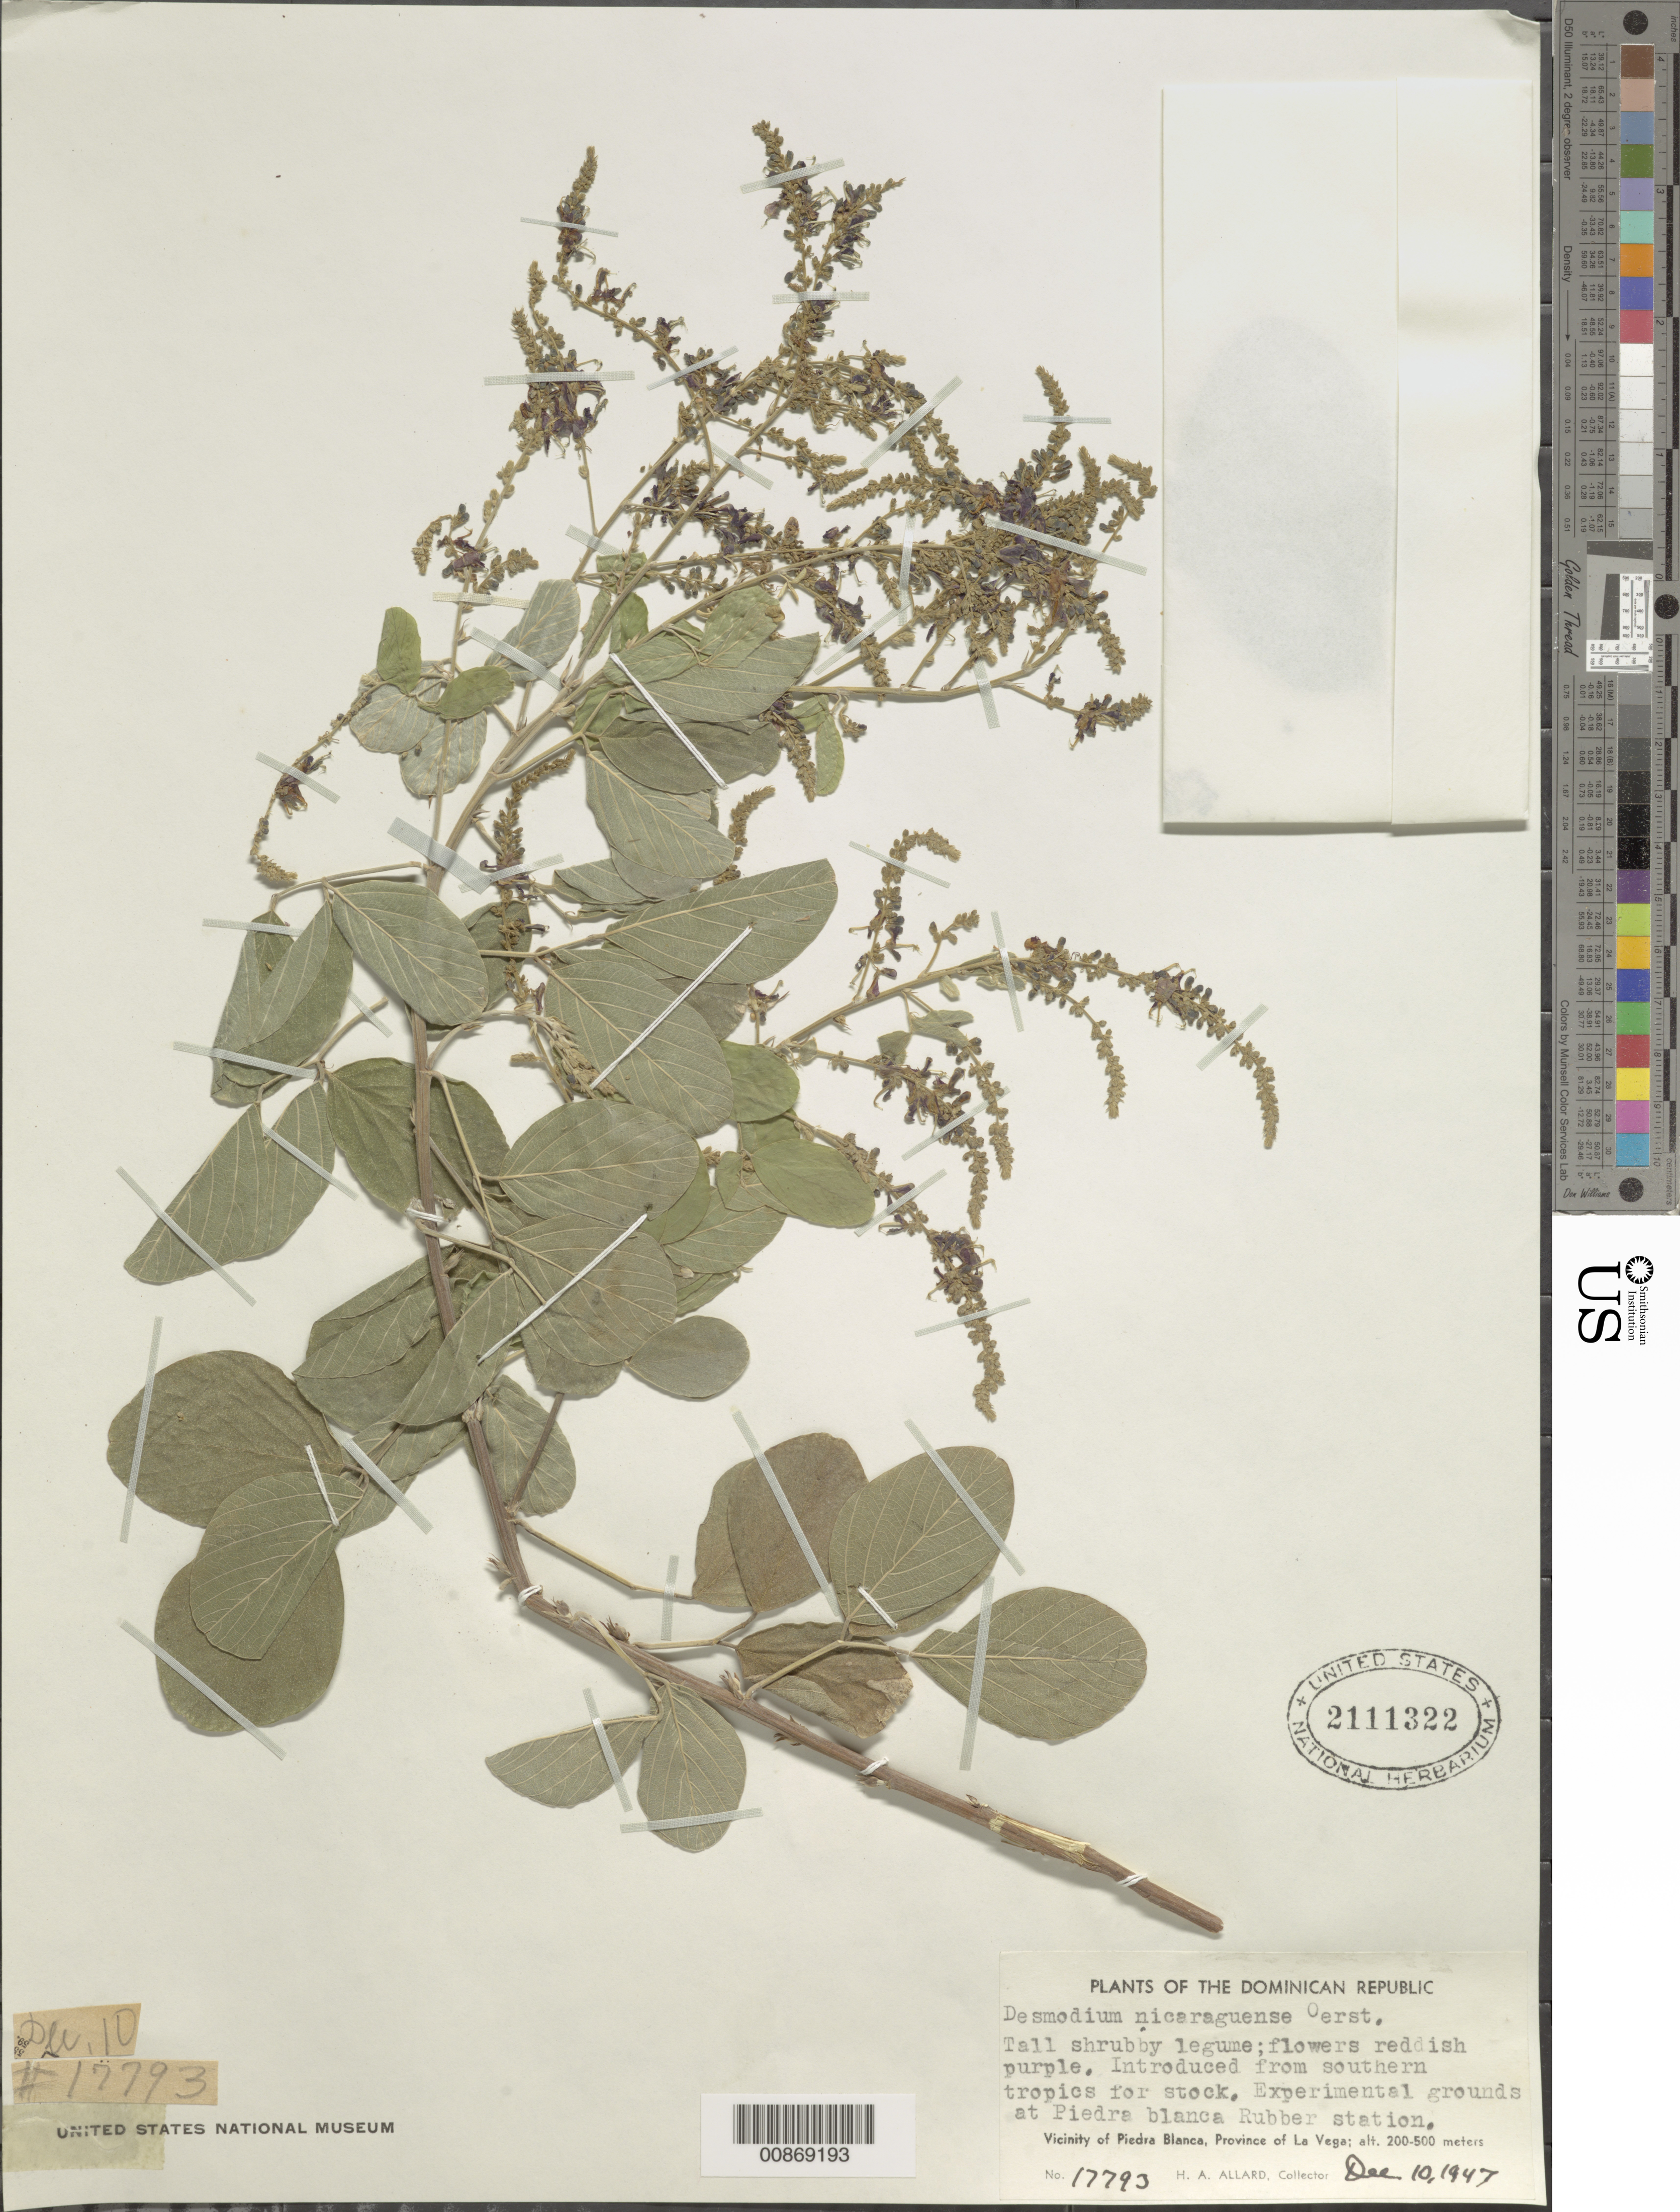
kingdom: Plantae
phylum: Tracheophyta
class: Magnoliopsida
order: Fabales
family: Fabaceae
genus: Desmodium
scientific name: Desmodium nicaraguense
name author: Oerst.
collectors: H. A. Allard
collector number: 17793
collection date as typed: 10 Dec 1947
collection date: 1947-12-10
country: Dominican Republic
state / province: La Vega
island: Hispaniola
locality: Experimental grounds at Piedra Blanca Rubber Station.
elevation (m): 200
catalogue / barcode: US 2111322